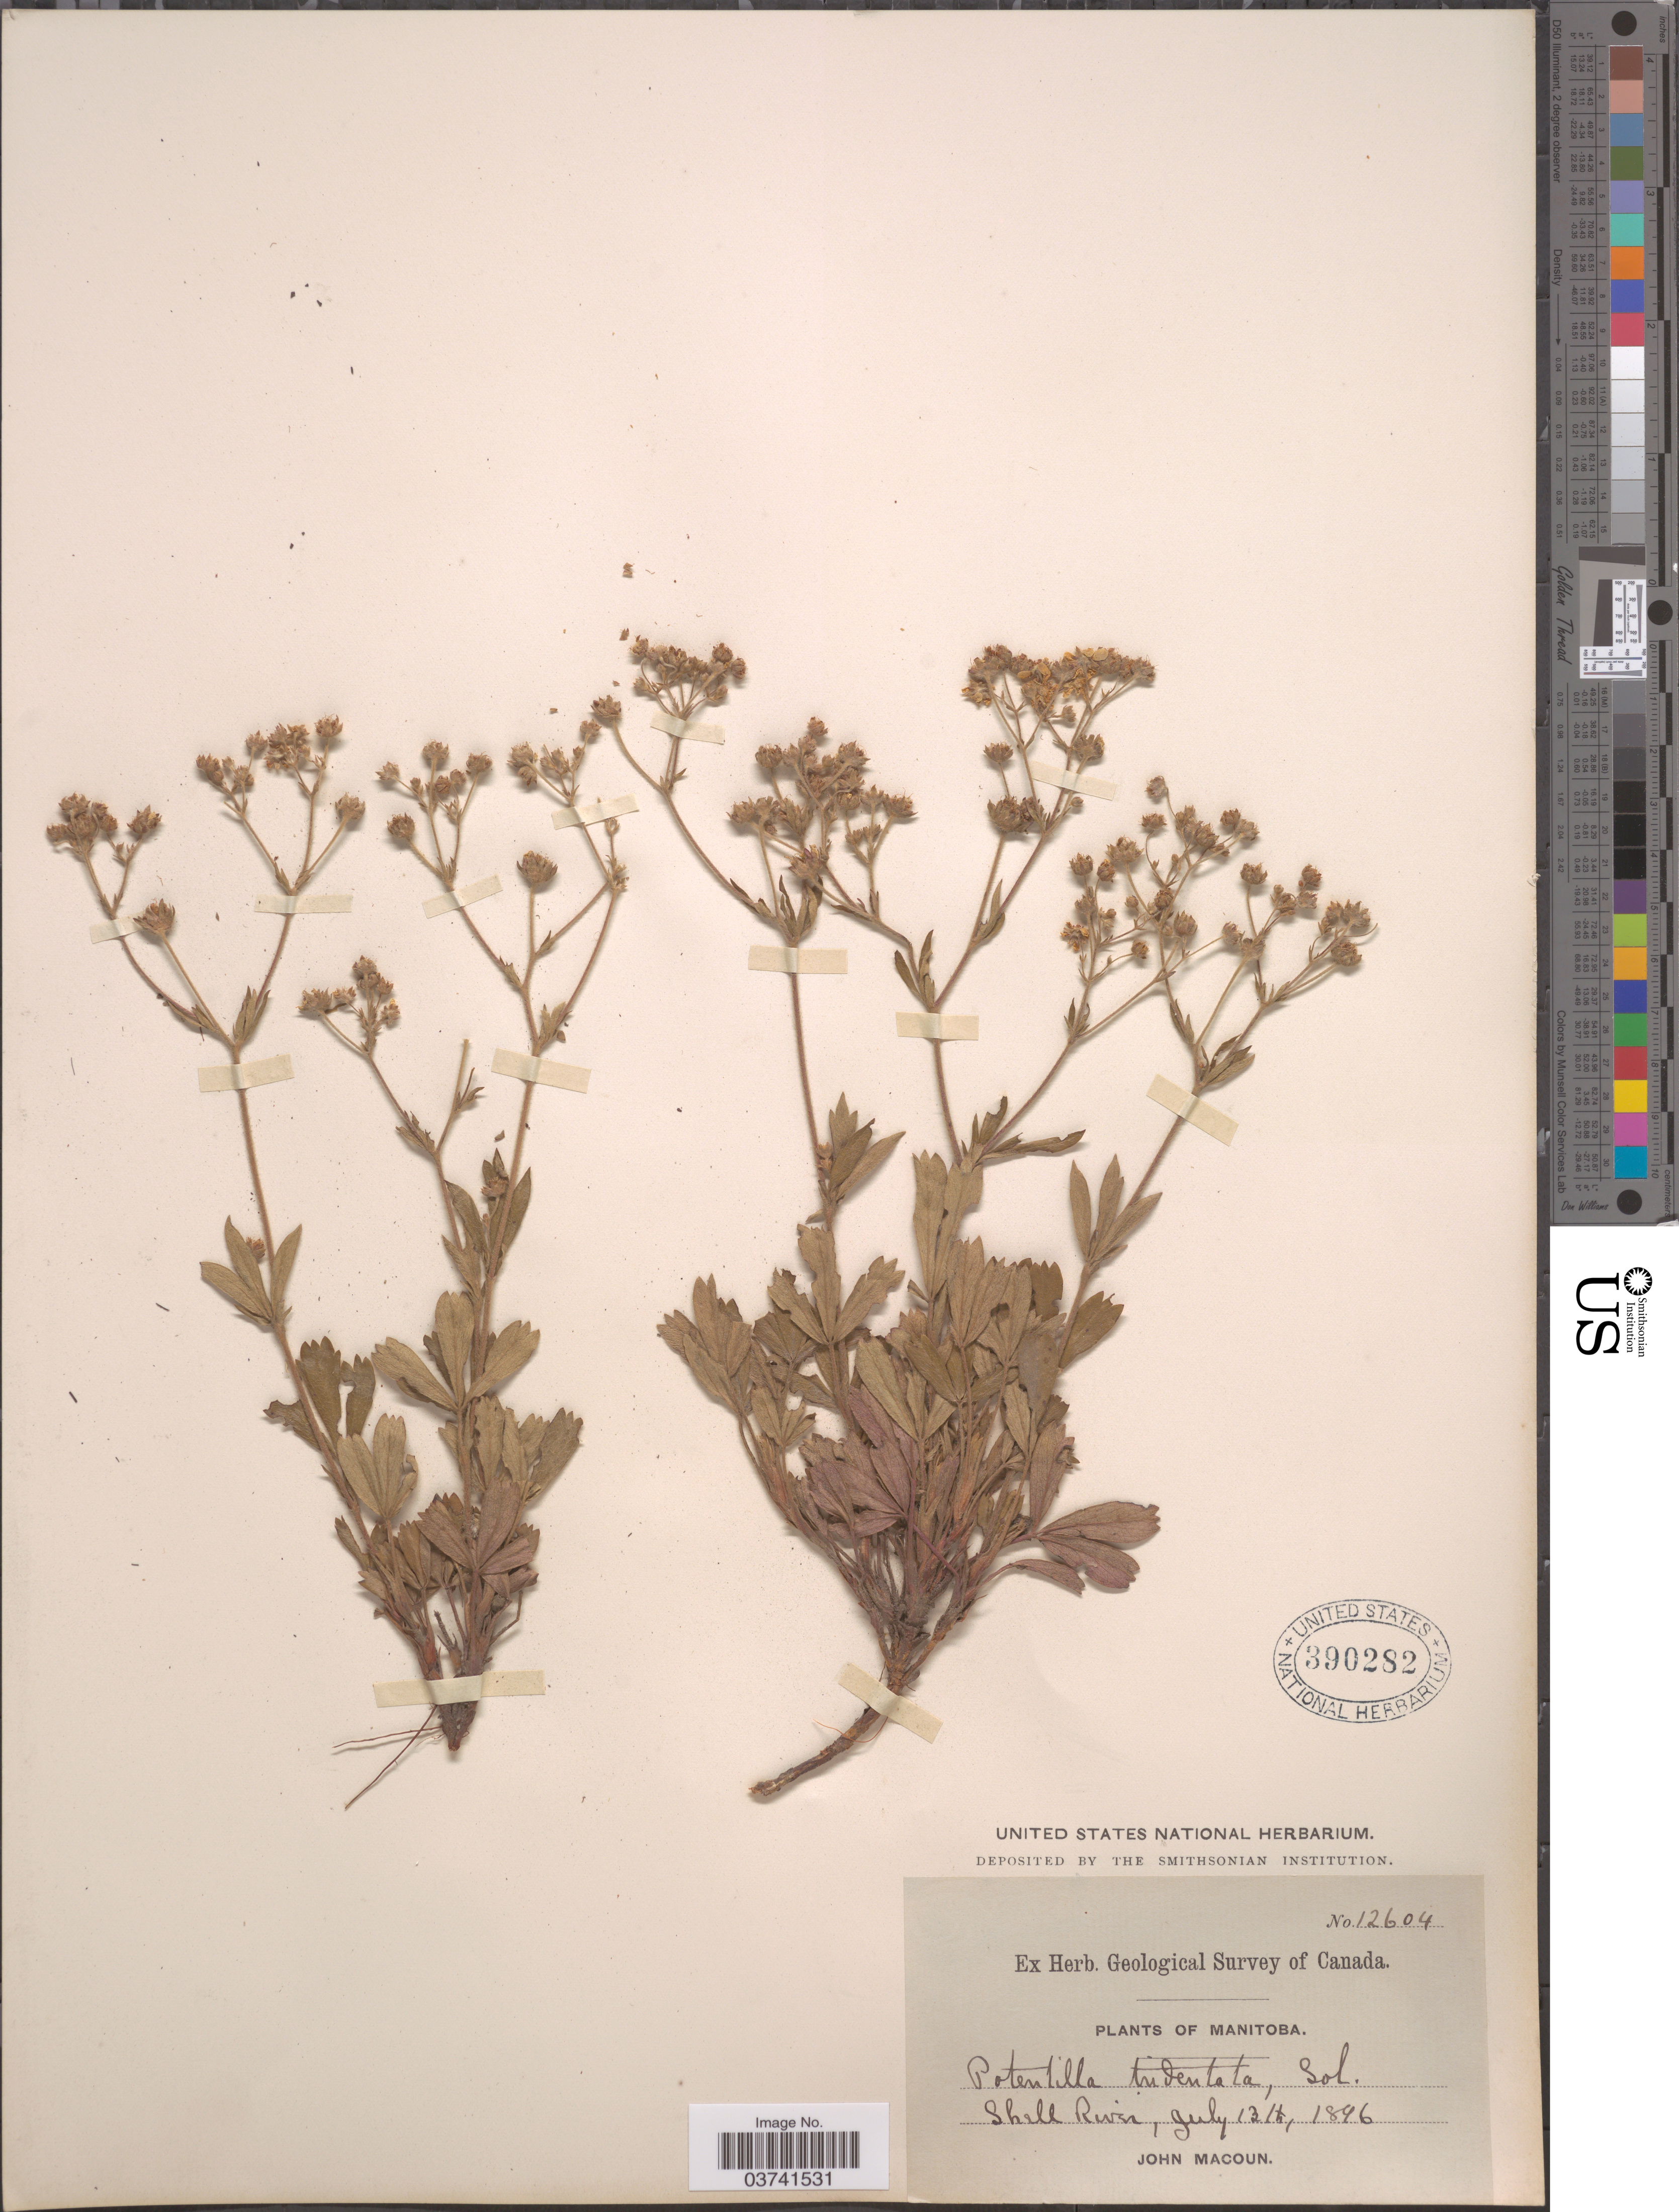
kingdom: Plantae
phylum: Tracheophyta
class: Magnoliopsida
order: Rosales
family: Rosaceae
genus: Potentilla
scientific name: Potentilla tridentata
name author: Aiton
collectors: J. Macoun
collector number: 12604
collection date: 1896-07-13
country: Canada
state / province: Manitoba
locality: Shell River.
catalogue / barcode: US 390282